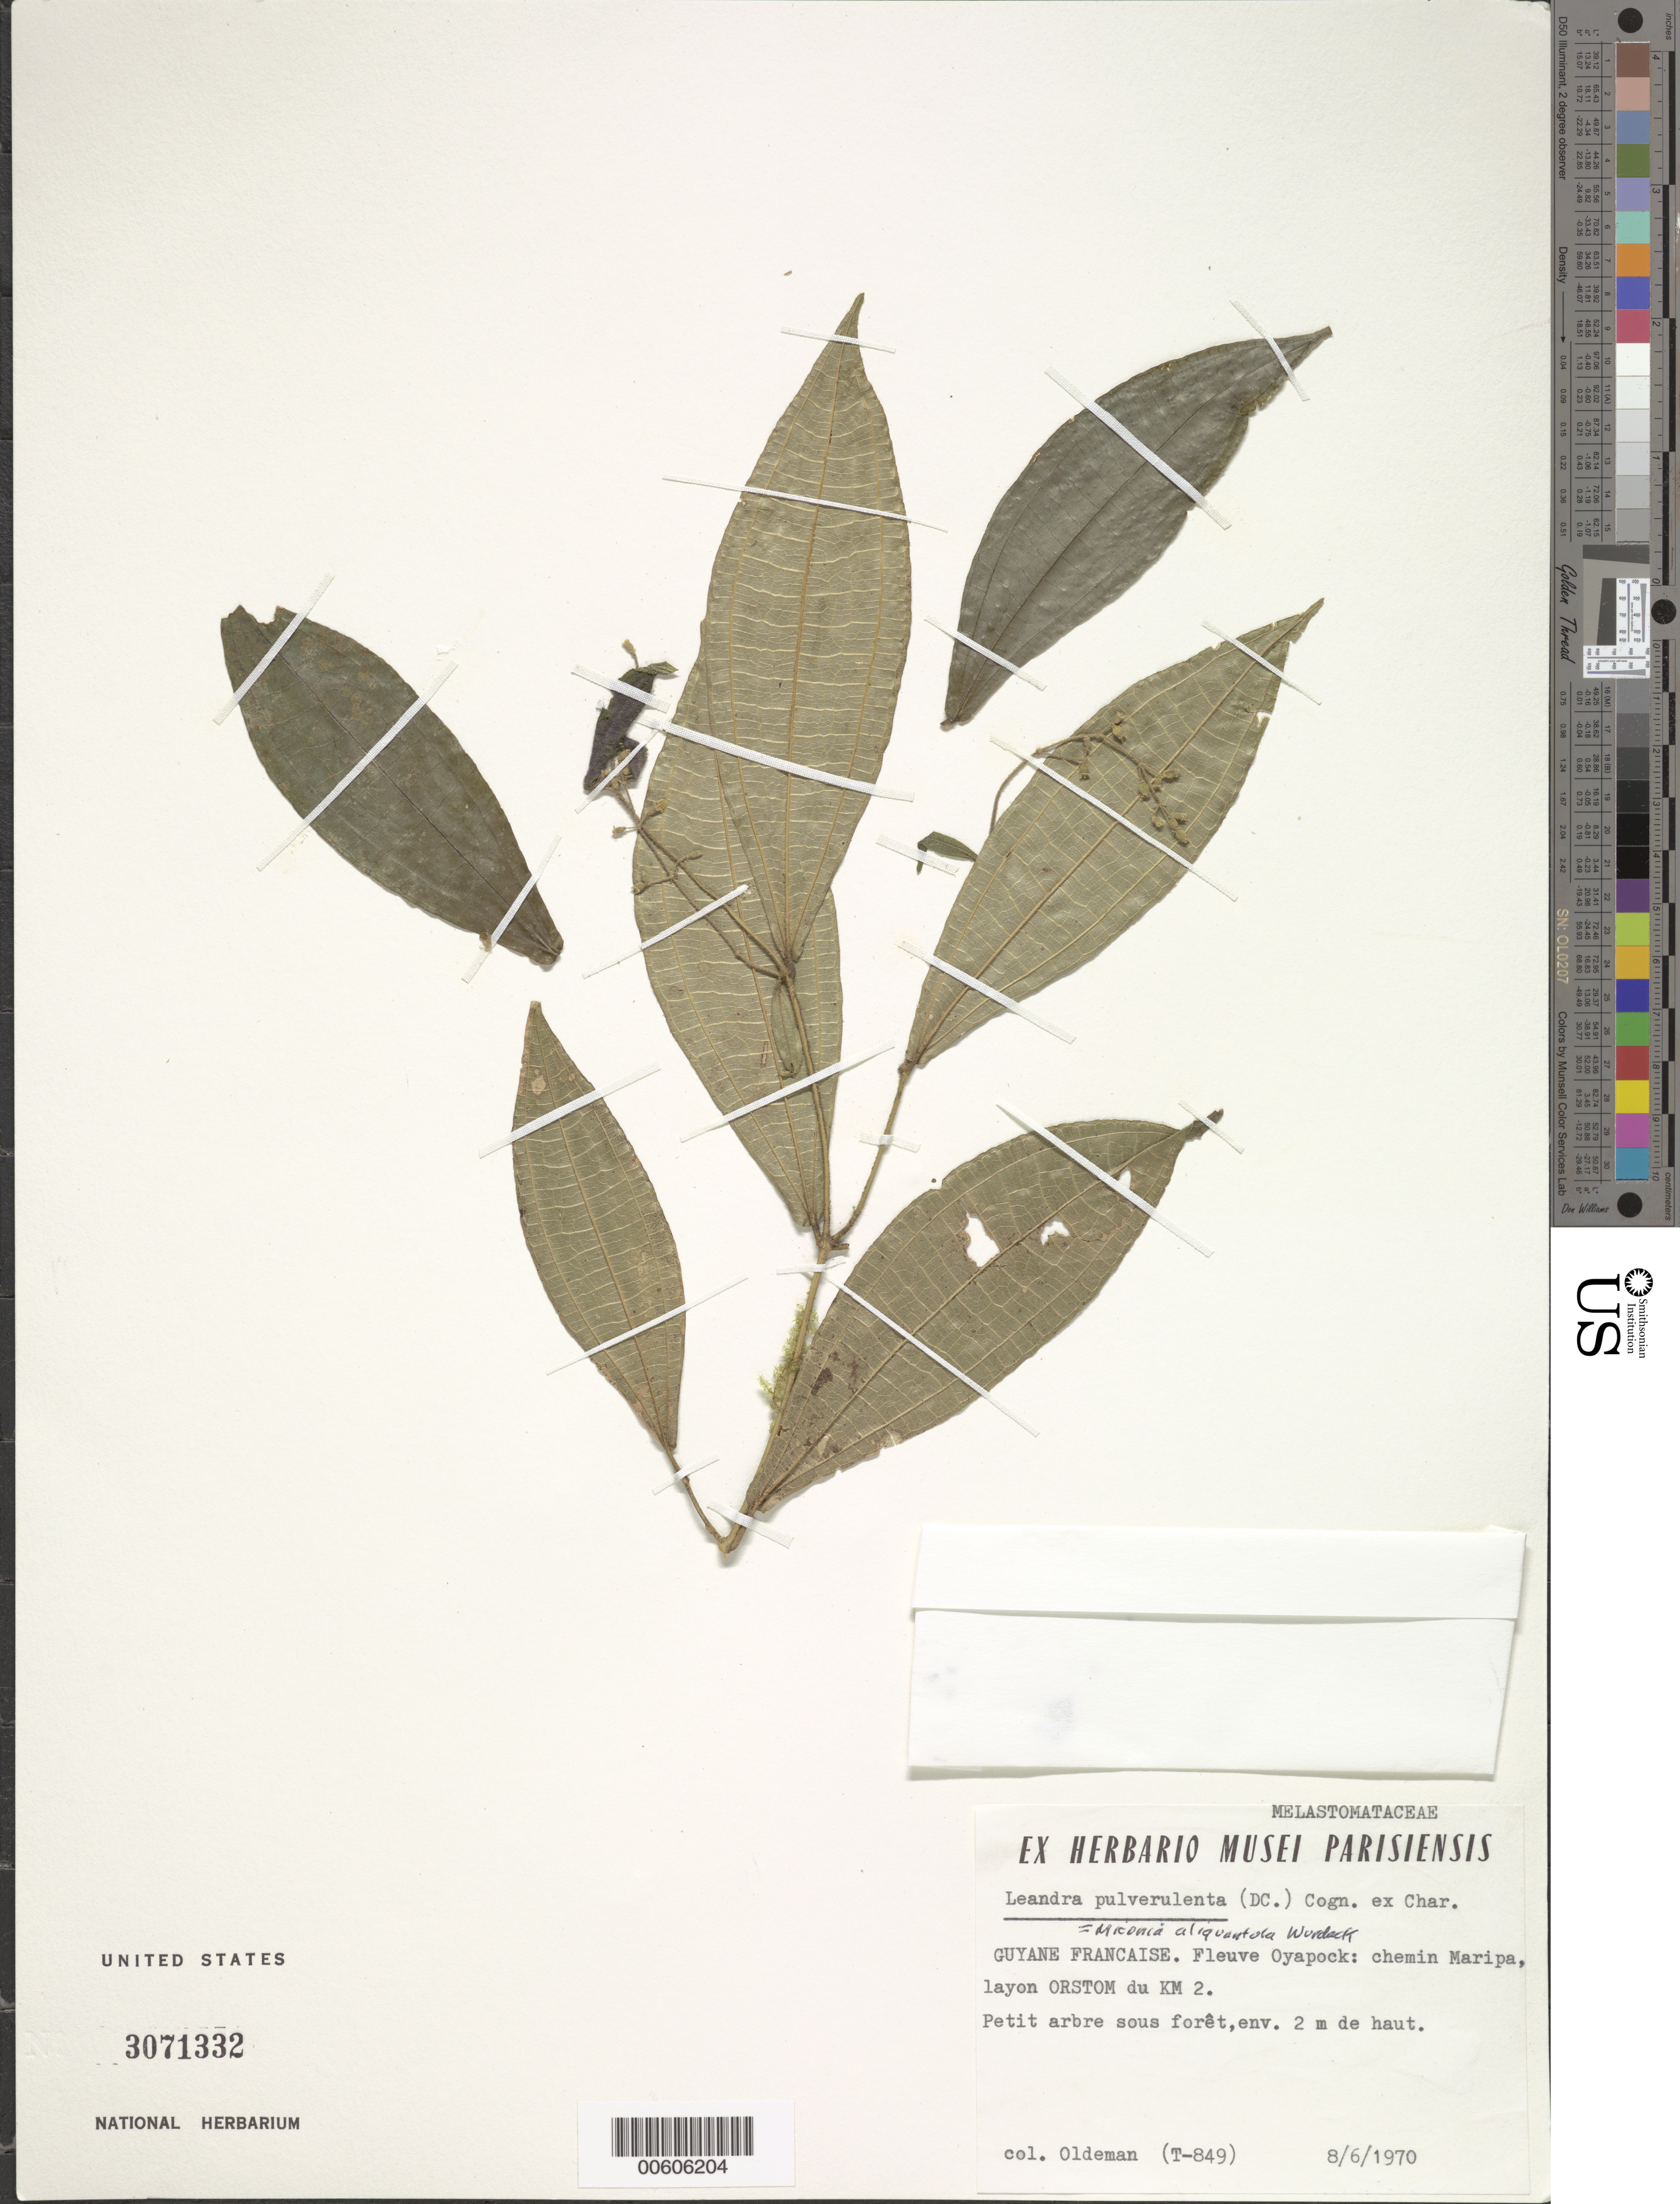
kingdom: Plantae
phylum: Tracheophyta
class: Magnoliopsida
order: Myrtales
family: Melastomataceae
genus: Miconia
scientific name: Miconia aliquantula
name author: Wurdack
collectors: R. Oldeman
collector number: T 849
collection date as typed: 8-Jun-70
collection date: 1970-06-08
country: French Guiana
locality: Fleuve Oyapock, chemin Maripa, layon ORSTOM du km 2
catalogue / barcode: US 3071332